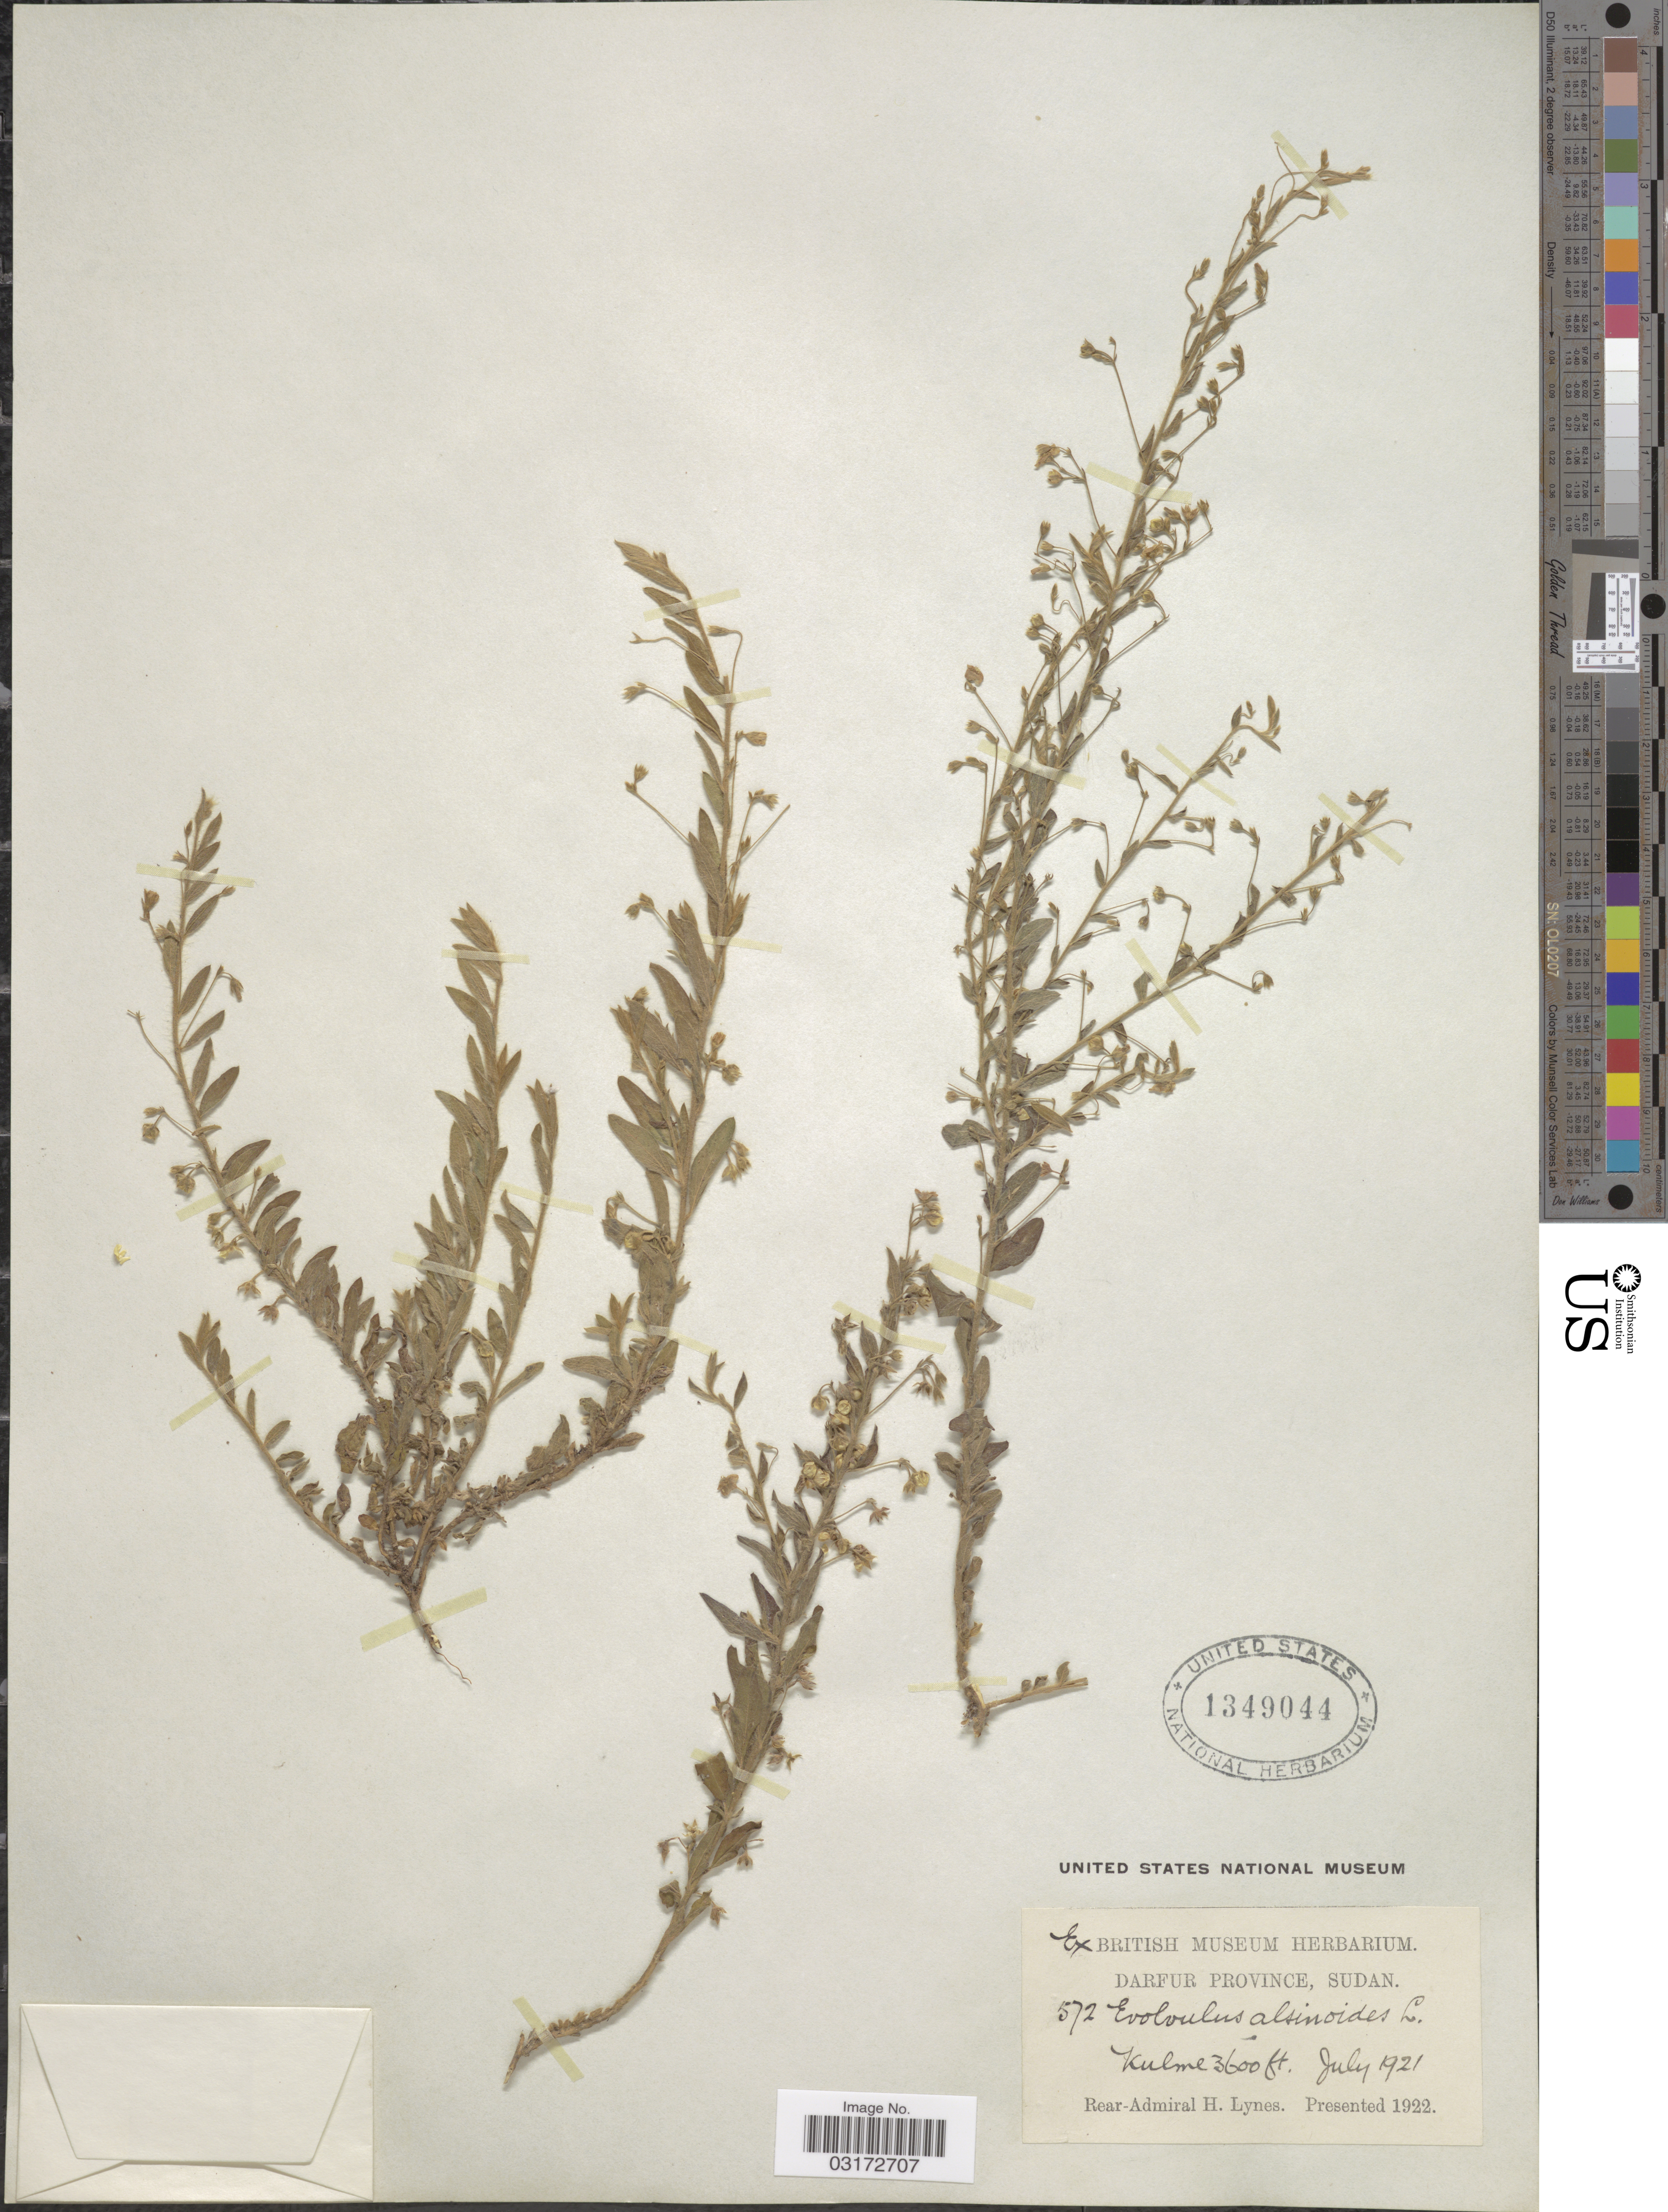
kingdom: Plantae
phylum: Tracheophyta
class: Magnoliopsida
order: Solanales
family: Convolvulaceae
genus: Evolvulus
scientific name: Evolvulus alsinoides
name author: (L.) L.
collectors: H. Lynes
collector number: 572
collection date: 1921-07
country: Sudan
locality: Kulme.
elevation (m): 1097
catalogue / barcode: US 1349044